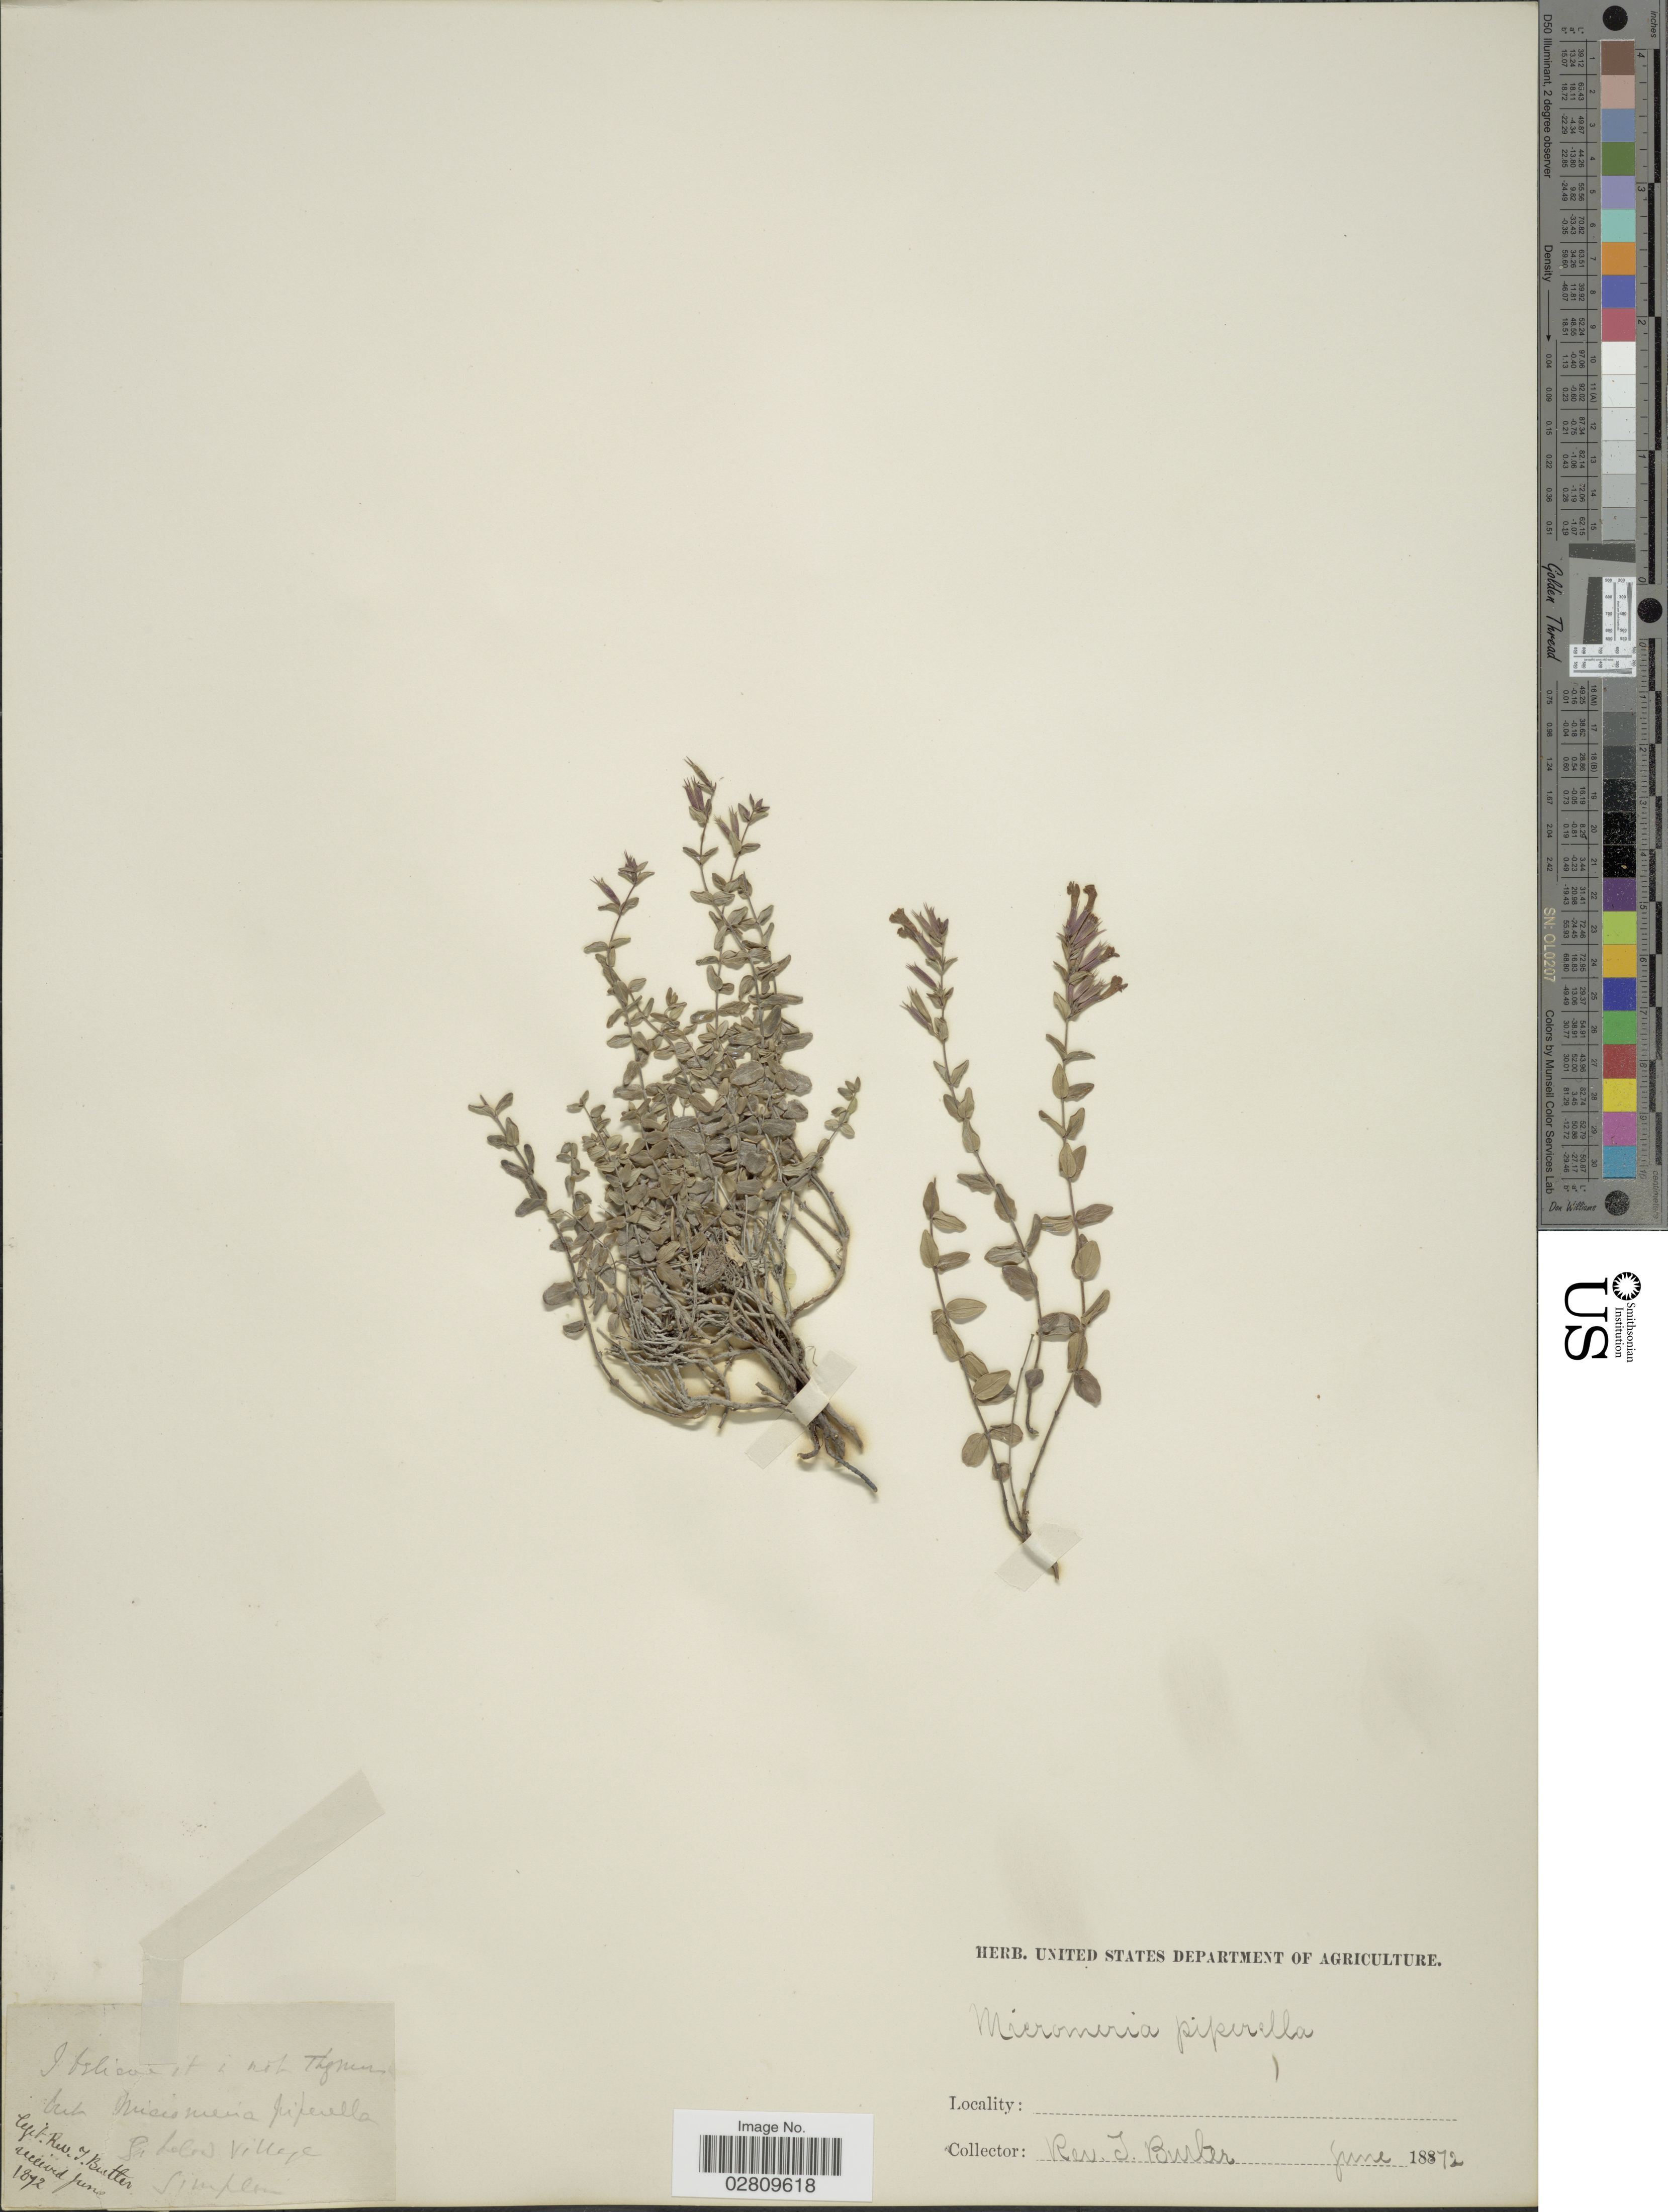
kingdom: Plantae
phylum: Tracheophyta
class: Magnoliopsida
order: Lamiales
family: Lamiaceae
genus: Micromeria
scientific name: Micromeria piperella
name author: Pančić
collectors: J. Butler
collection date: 1872-06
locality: Sitelon village simplen.